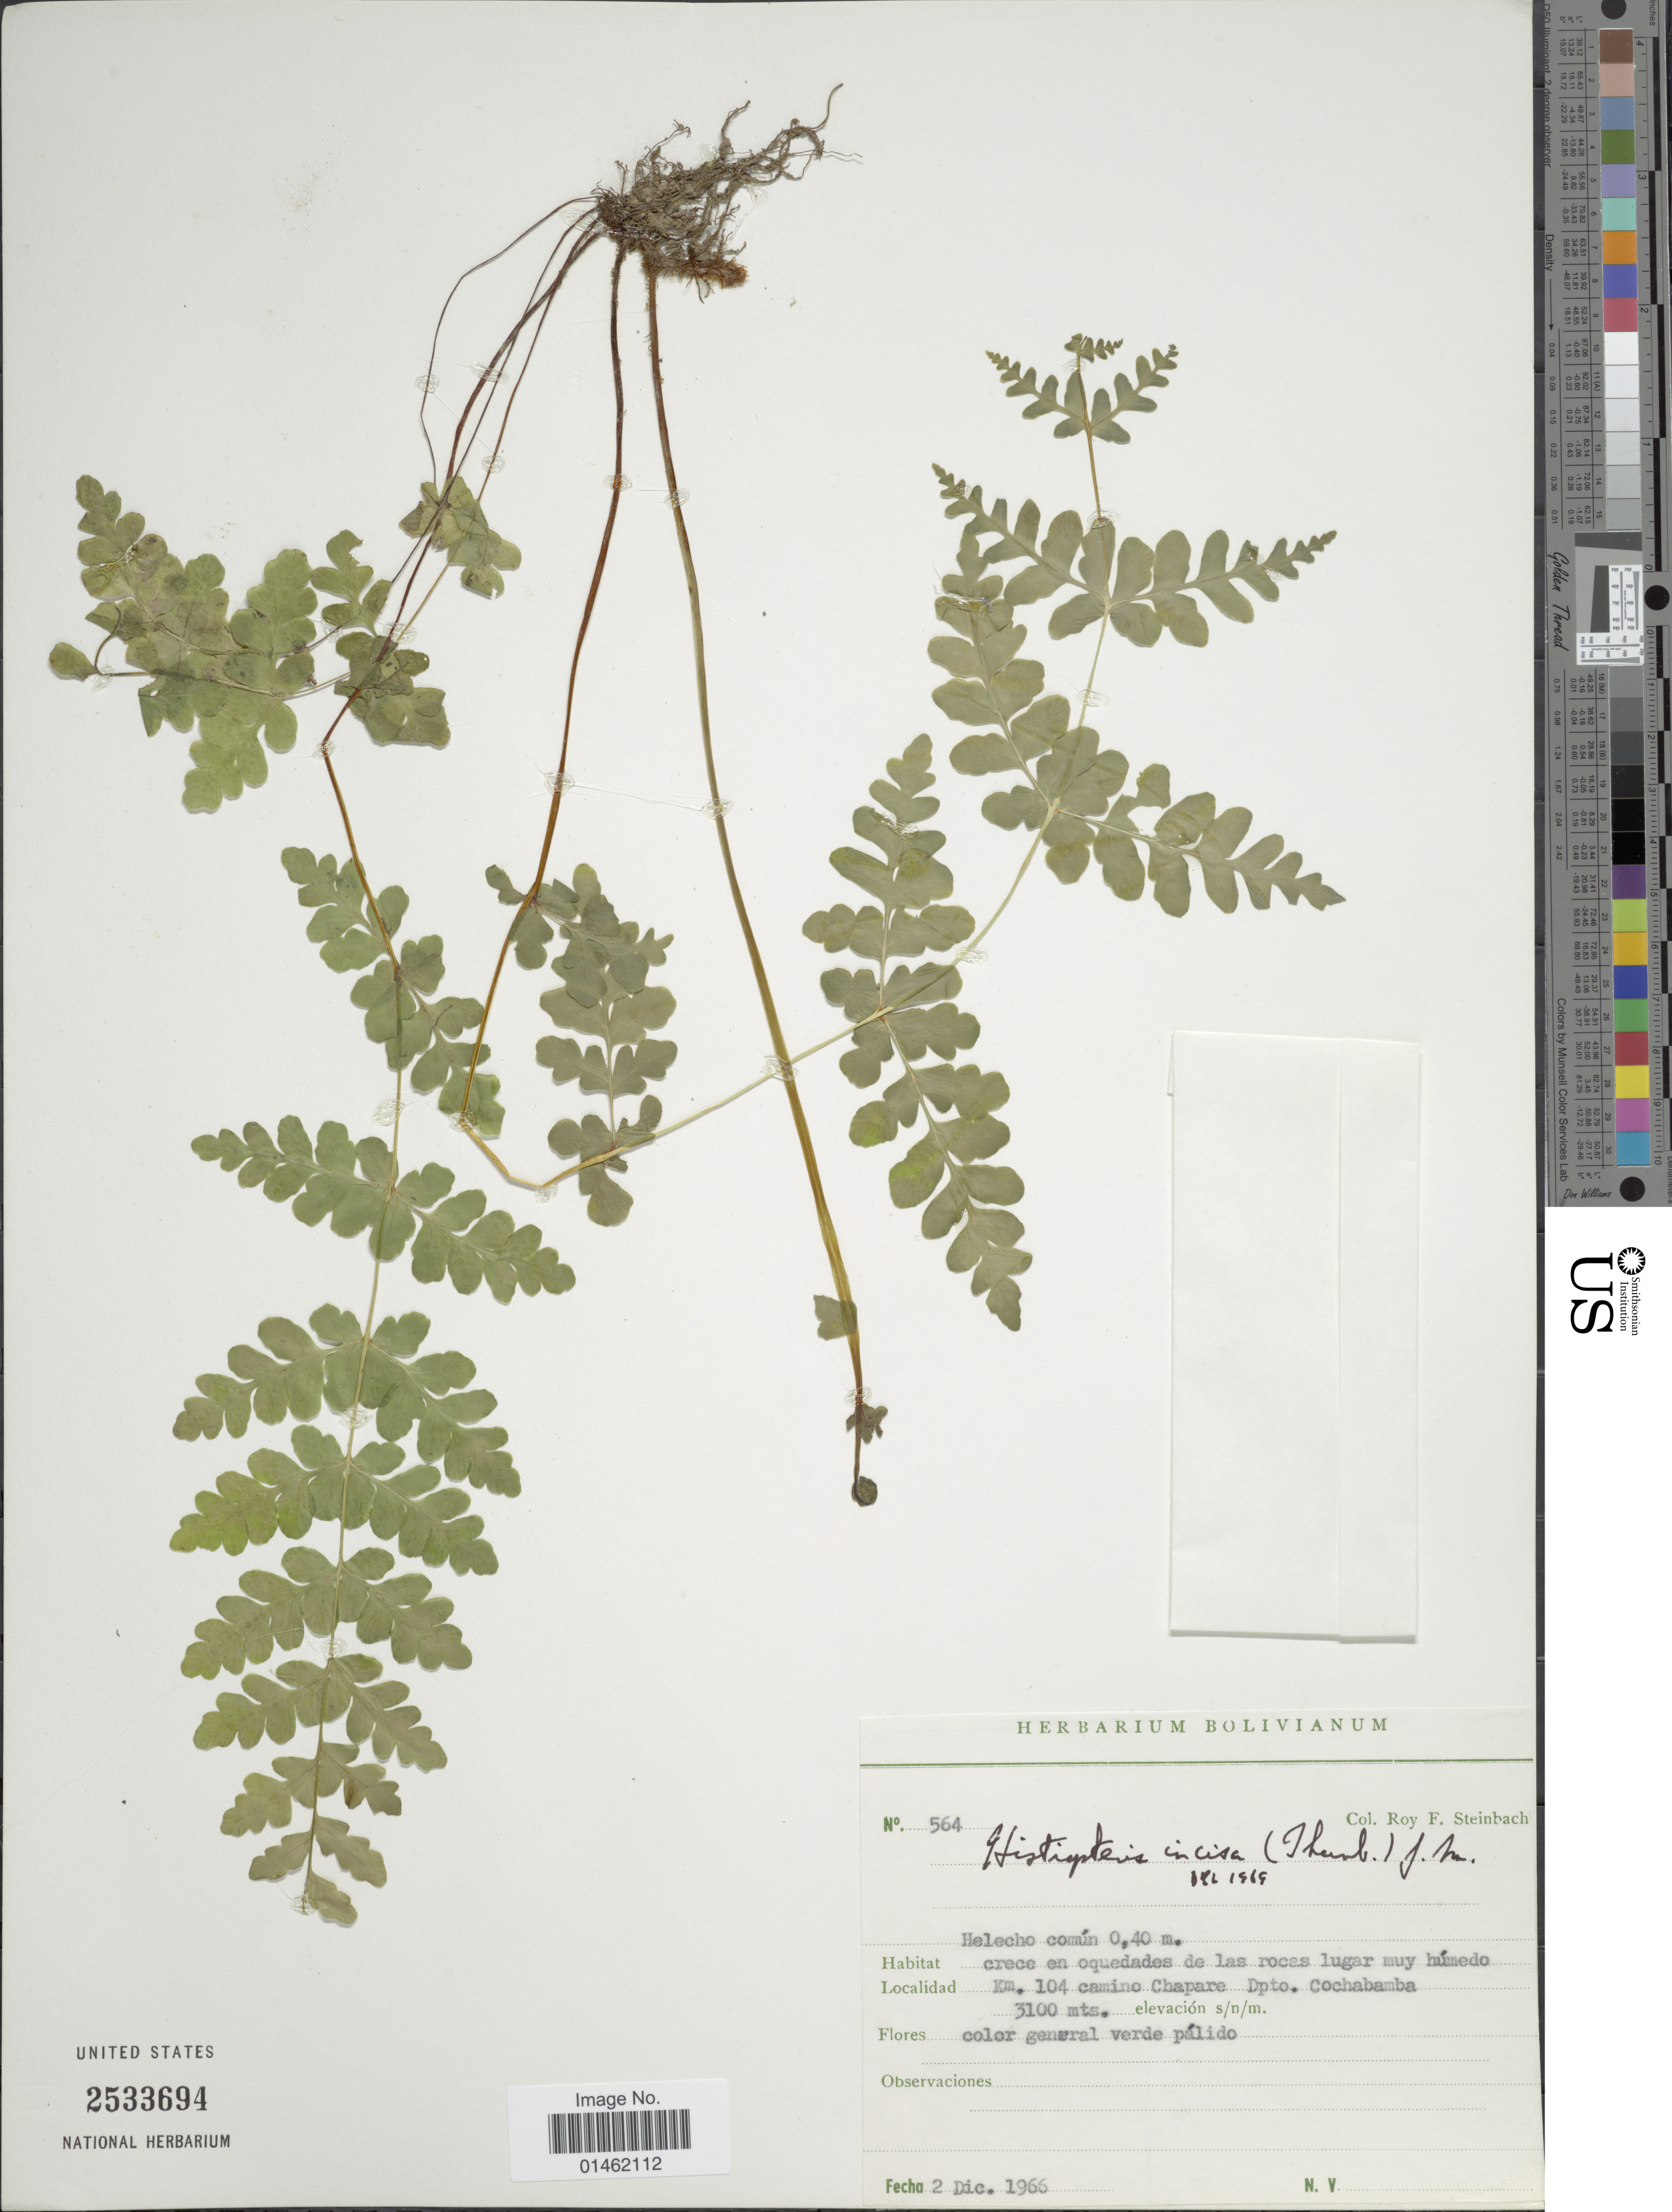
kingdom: Plantae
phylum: Tracheophyta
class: Polypodiopsida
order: Polypodiales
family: Dennstaedtiaceae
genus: Histiopteris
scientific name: Histiopteris incisa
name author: (Thunb.) J. Sm.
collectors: R. F. Steinbach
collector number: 564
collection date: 1966-12-02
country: Bolivia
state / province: Cochabamba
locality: Km 104 camino Chapare Dpto. Cochabamba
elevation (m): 3100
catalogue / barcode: US 2533694